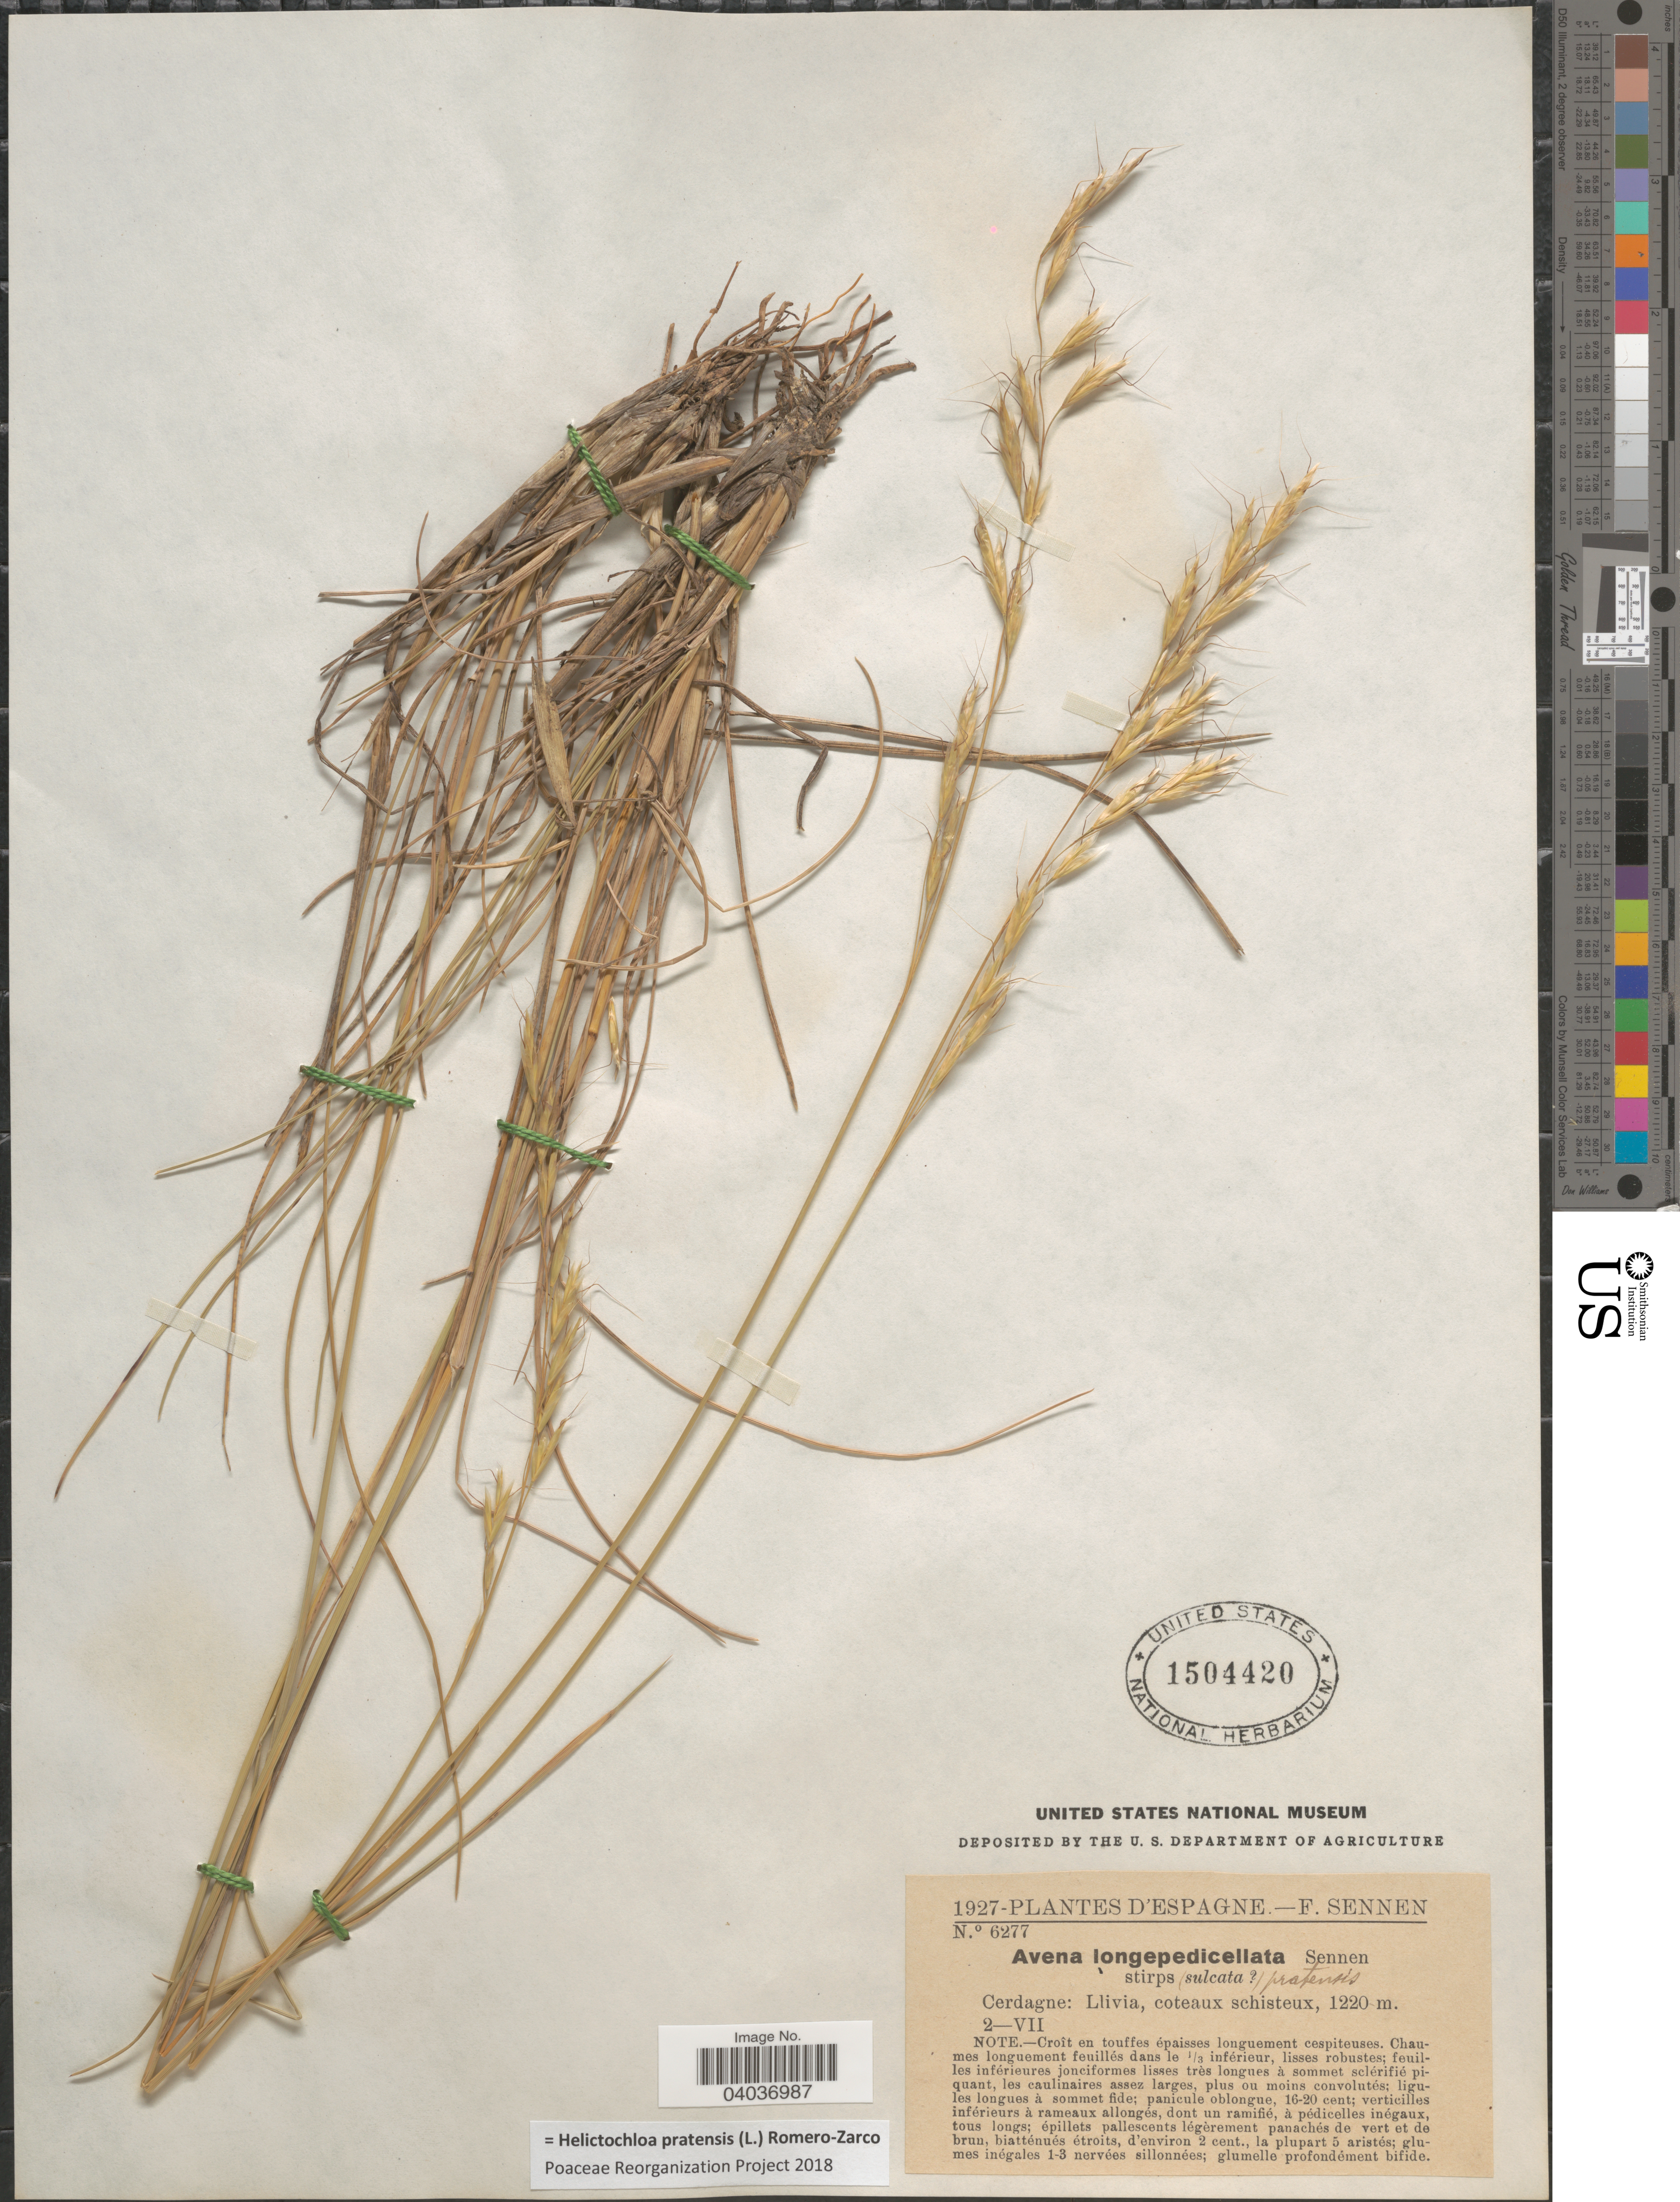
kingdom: Plantae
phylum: Tracheophyta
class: Liliopsida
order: Poales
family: Poaceae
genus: Helictochloa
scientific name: Helictochloa pratensis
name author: (L.) Romero-Zarco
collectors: E. Sennen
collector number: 6277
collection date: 1927-07-02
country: Spain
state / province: Islas Baleares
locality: Espagne. Llivia, coteaux schisteux.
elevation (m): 1220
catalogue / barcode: US 1504420